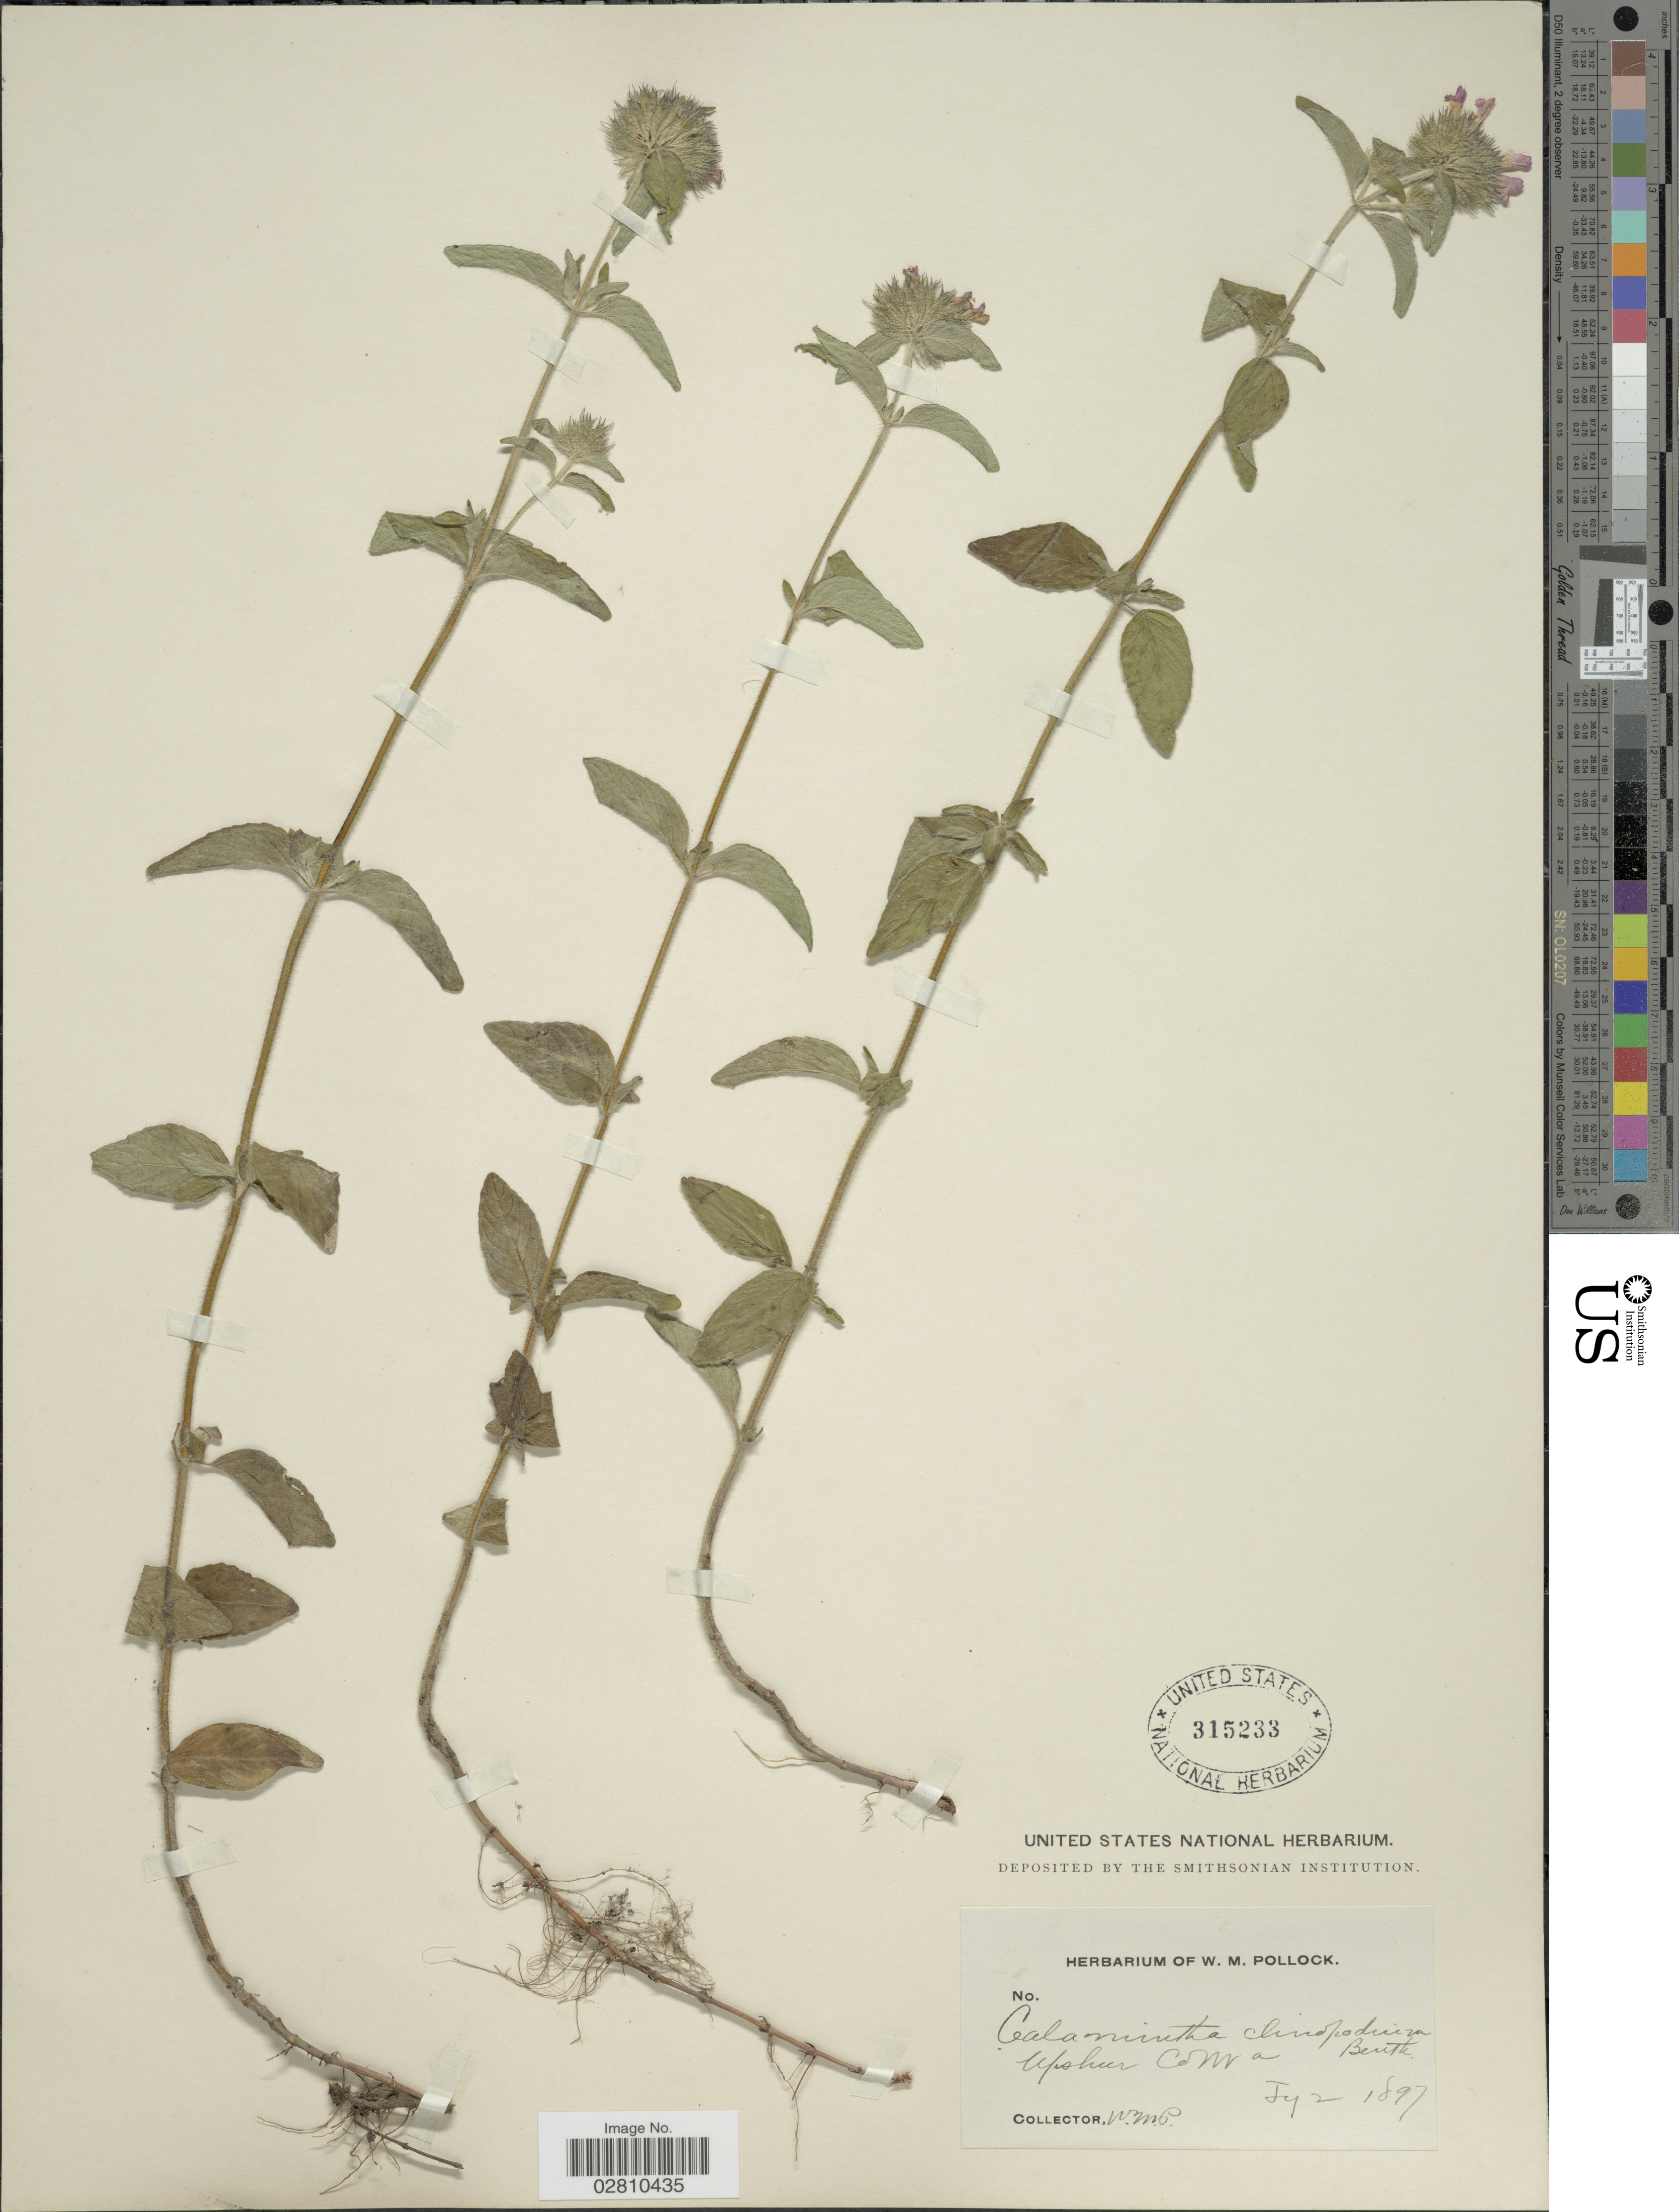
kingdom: Plantae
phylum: Tracheophyta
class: Magnoliopsida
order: Lamiales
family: Lamiaceae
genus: Clinopodium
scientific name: Clinopodium vulgare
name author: L.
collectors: W. M. Pollock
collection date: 1897-07-02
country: United States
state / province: West Virginia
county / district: Upshur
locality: W Va.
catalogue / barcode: US 315233